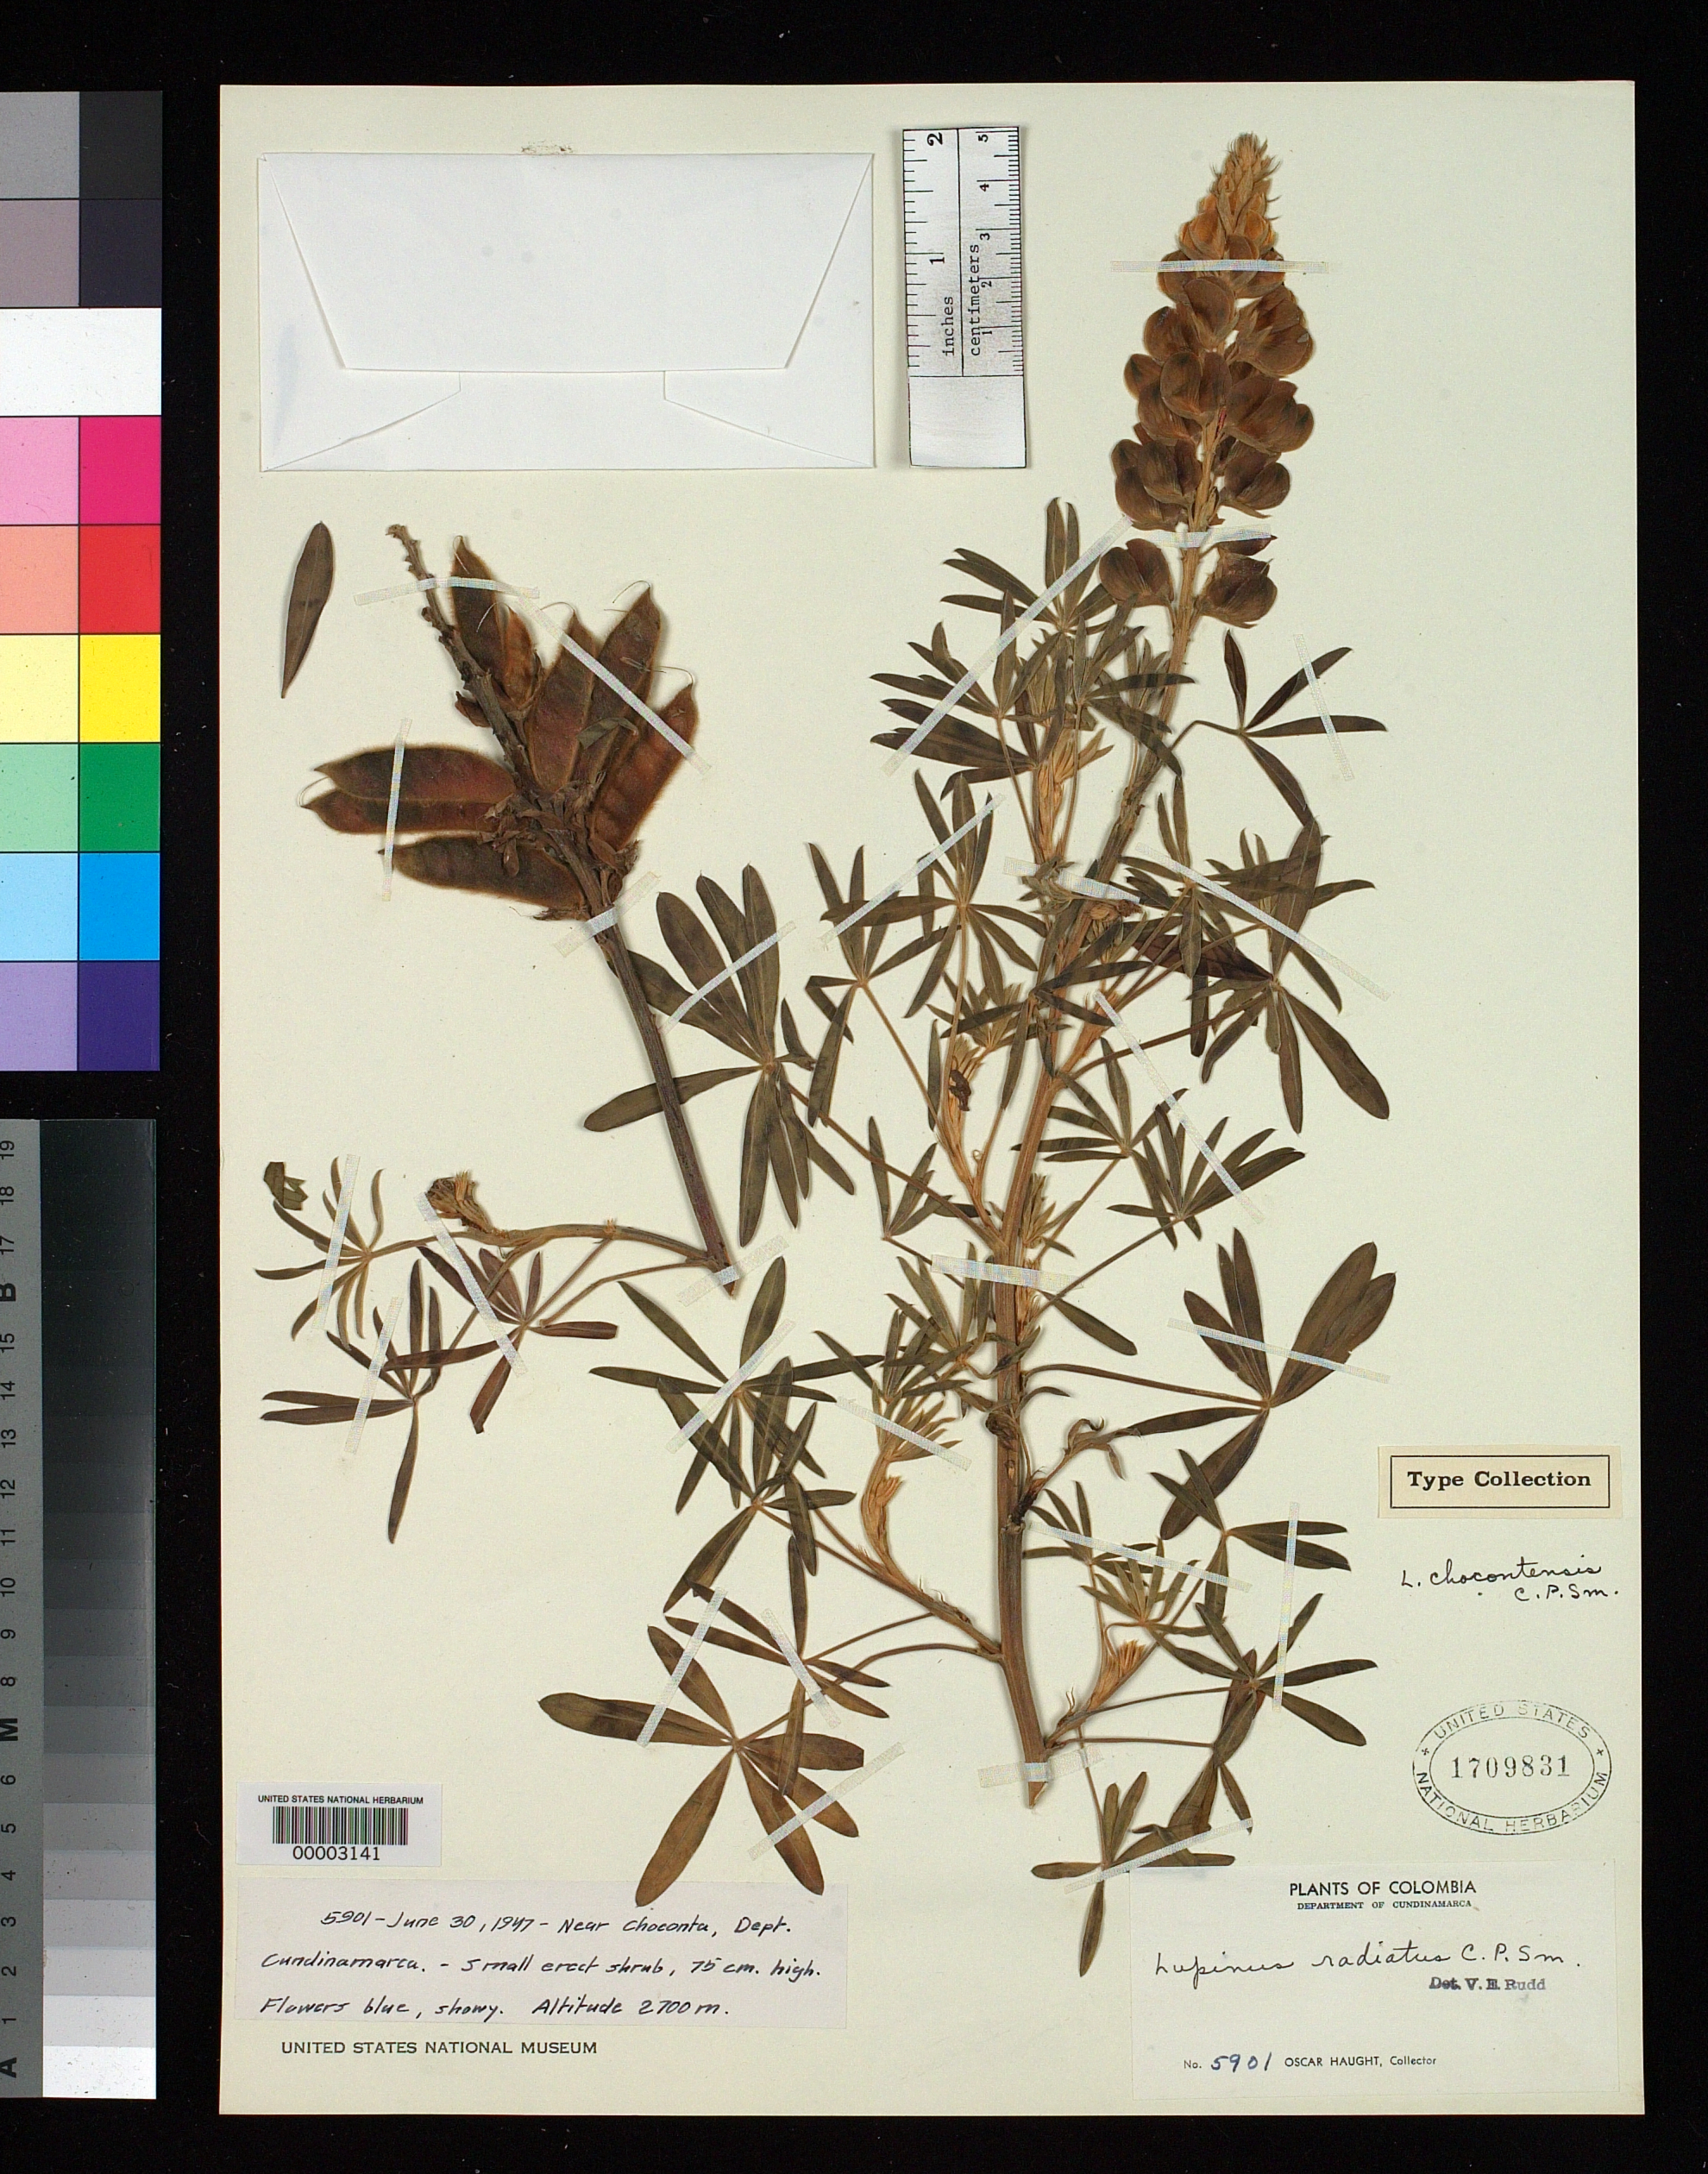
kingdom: Plantae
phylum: Tracheophyta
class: Magnoliopsida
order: Fabales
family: Fabaceae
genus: Lupinus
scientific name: Lupinus chocontensis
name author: C.P. Sm.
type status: Isotype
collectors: O. L. Haught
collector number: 5901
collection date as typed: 30 Jun 1947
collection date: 1947-06-30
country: Colombia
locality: Near Choconta.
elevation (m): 2700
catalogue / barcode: US 1709831